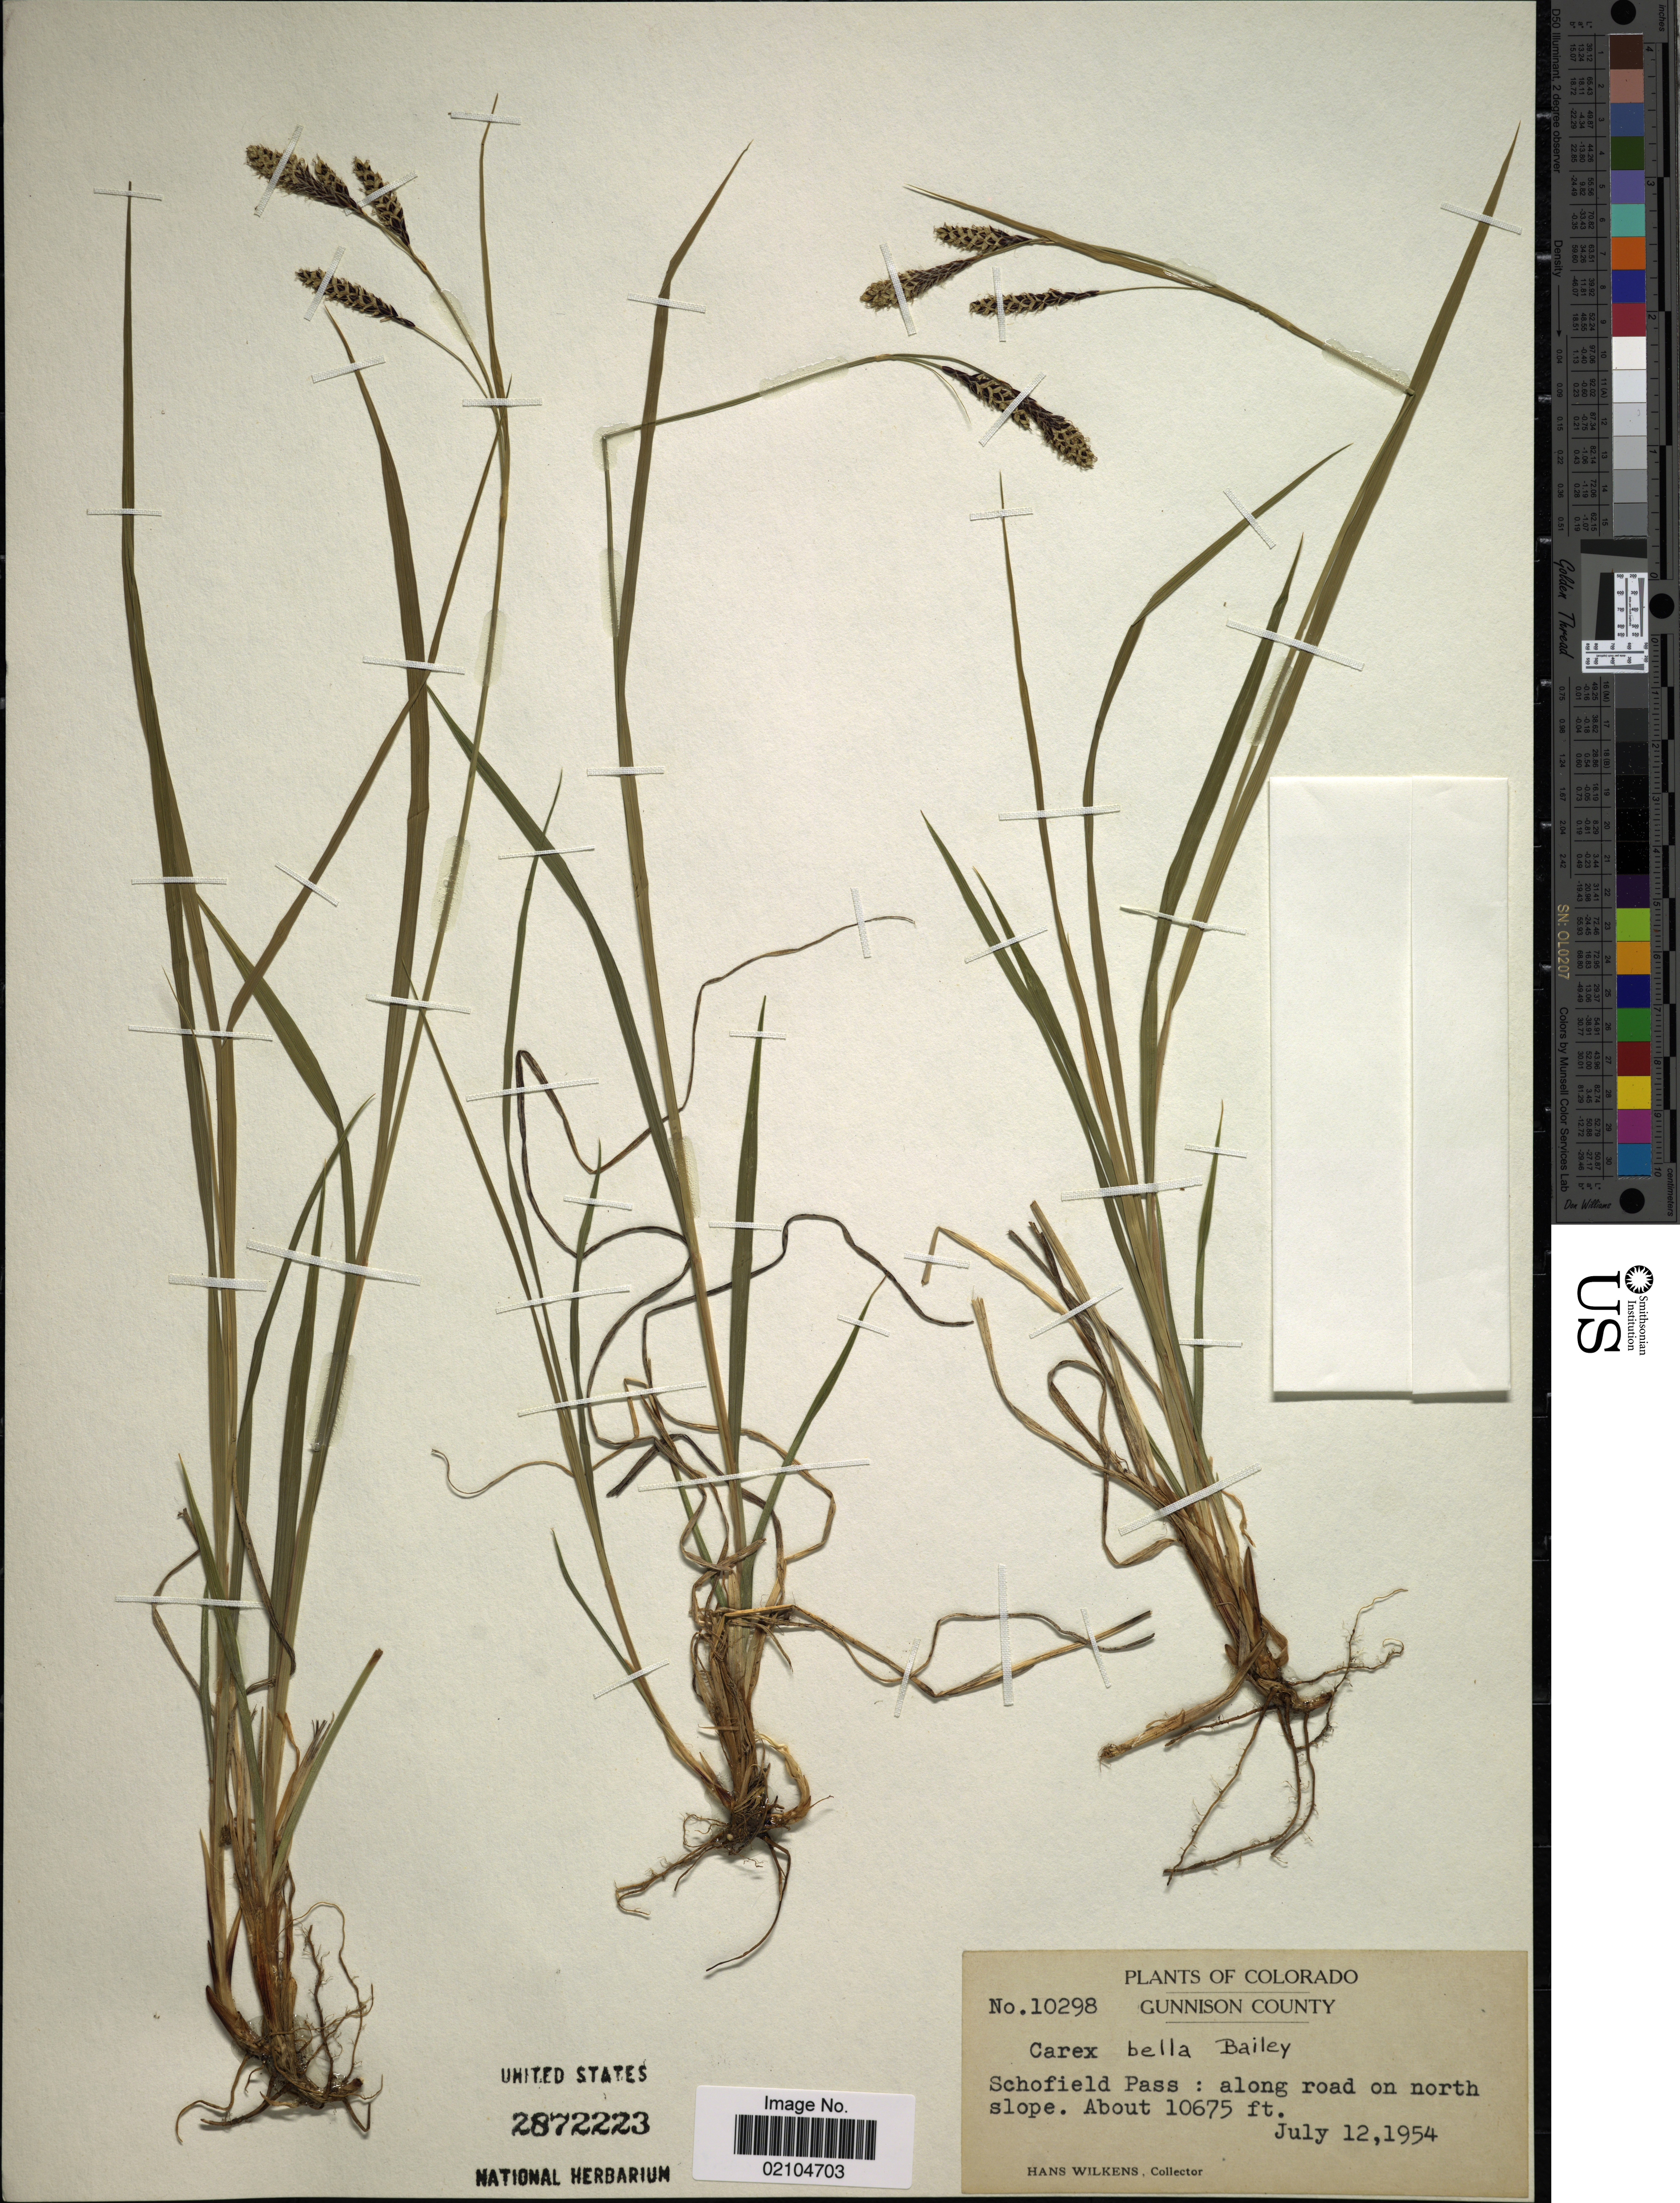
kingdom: Plantae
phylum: Tracheophyta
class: Liliopsida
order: Poales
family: Cyperaceae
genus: Carex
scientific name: Carex bella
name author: L.H. Bailey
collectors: H. Wilkens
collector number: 10298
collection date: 1954-07-12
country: United States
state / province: Colorado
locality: Gunnison County, Schofield Pass: along road on north slope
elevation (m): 3254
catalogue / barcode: US 2872223